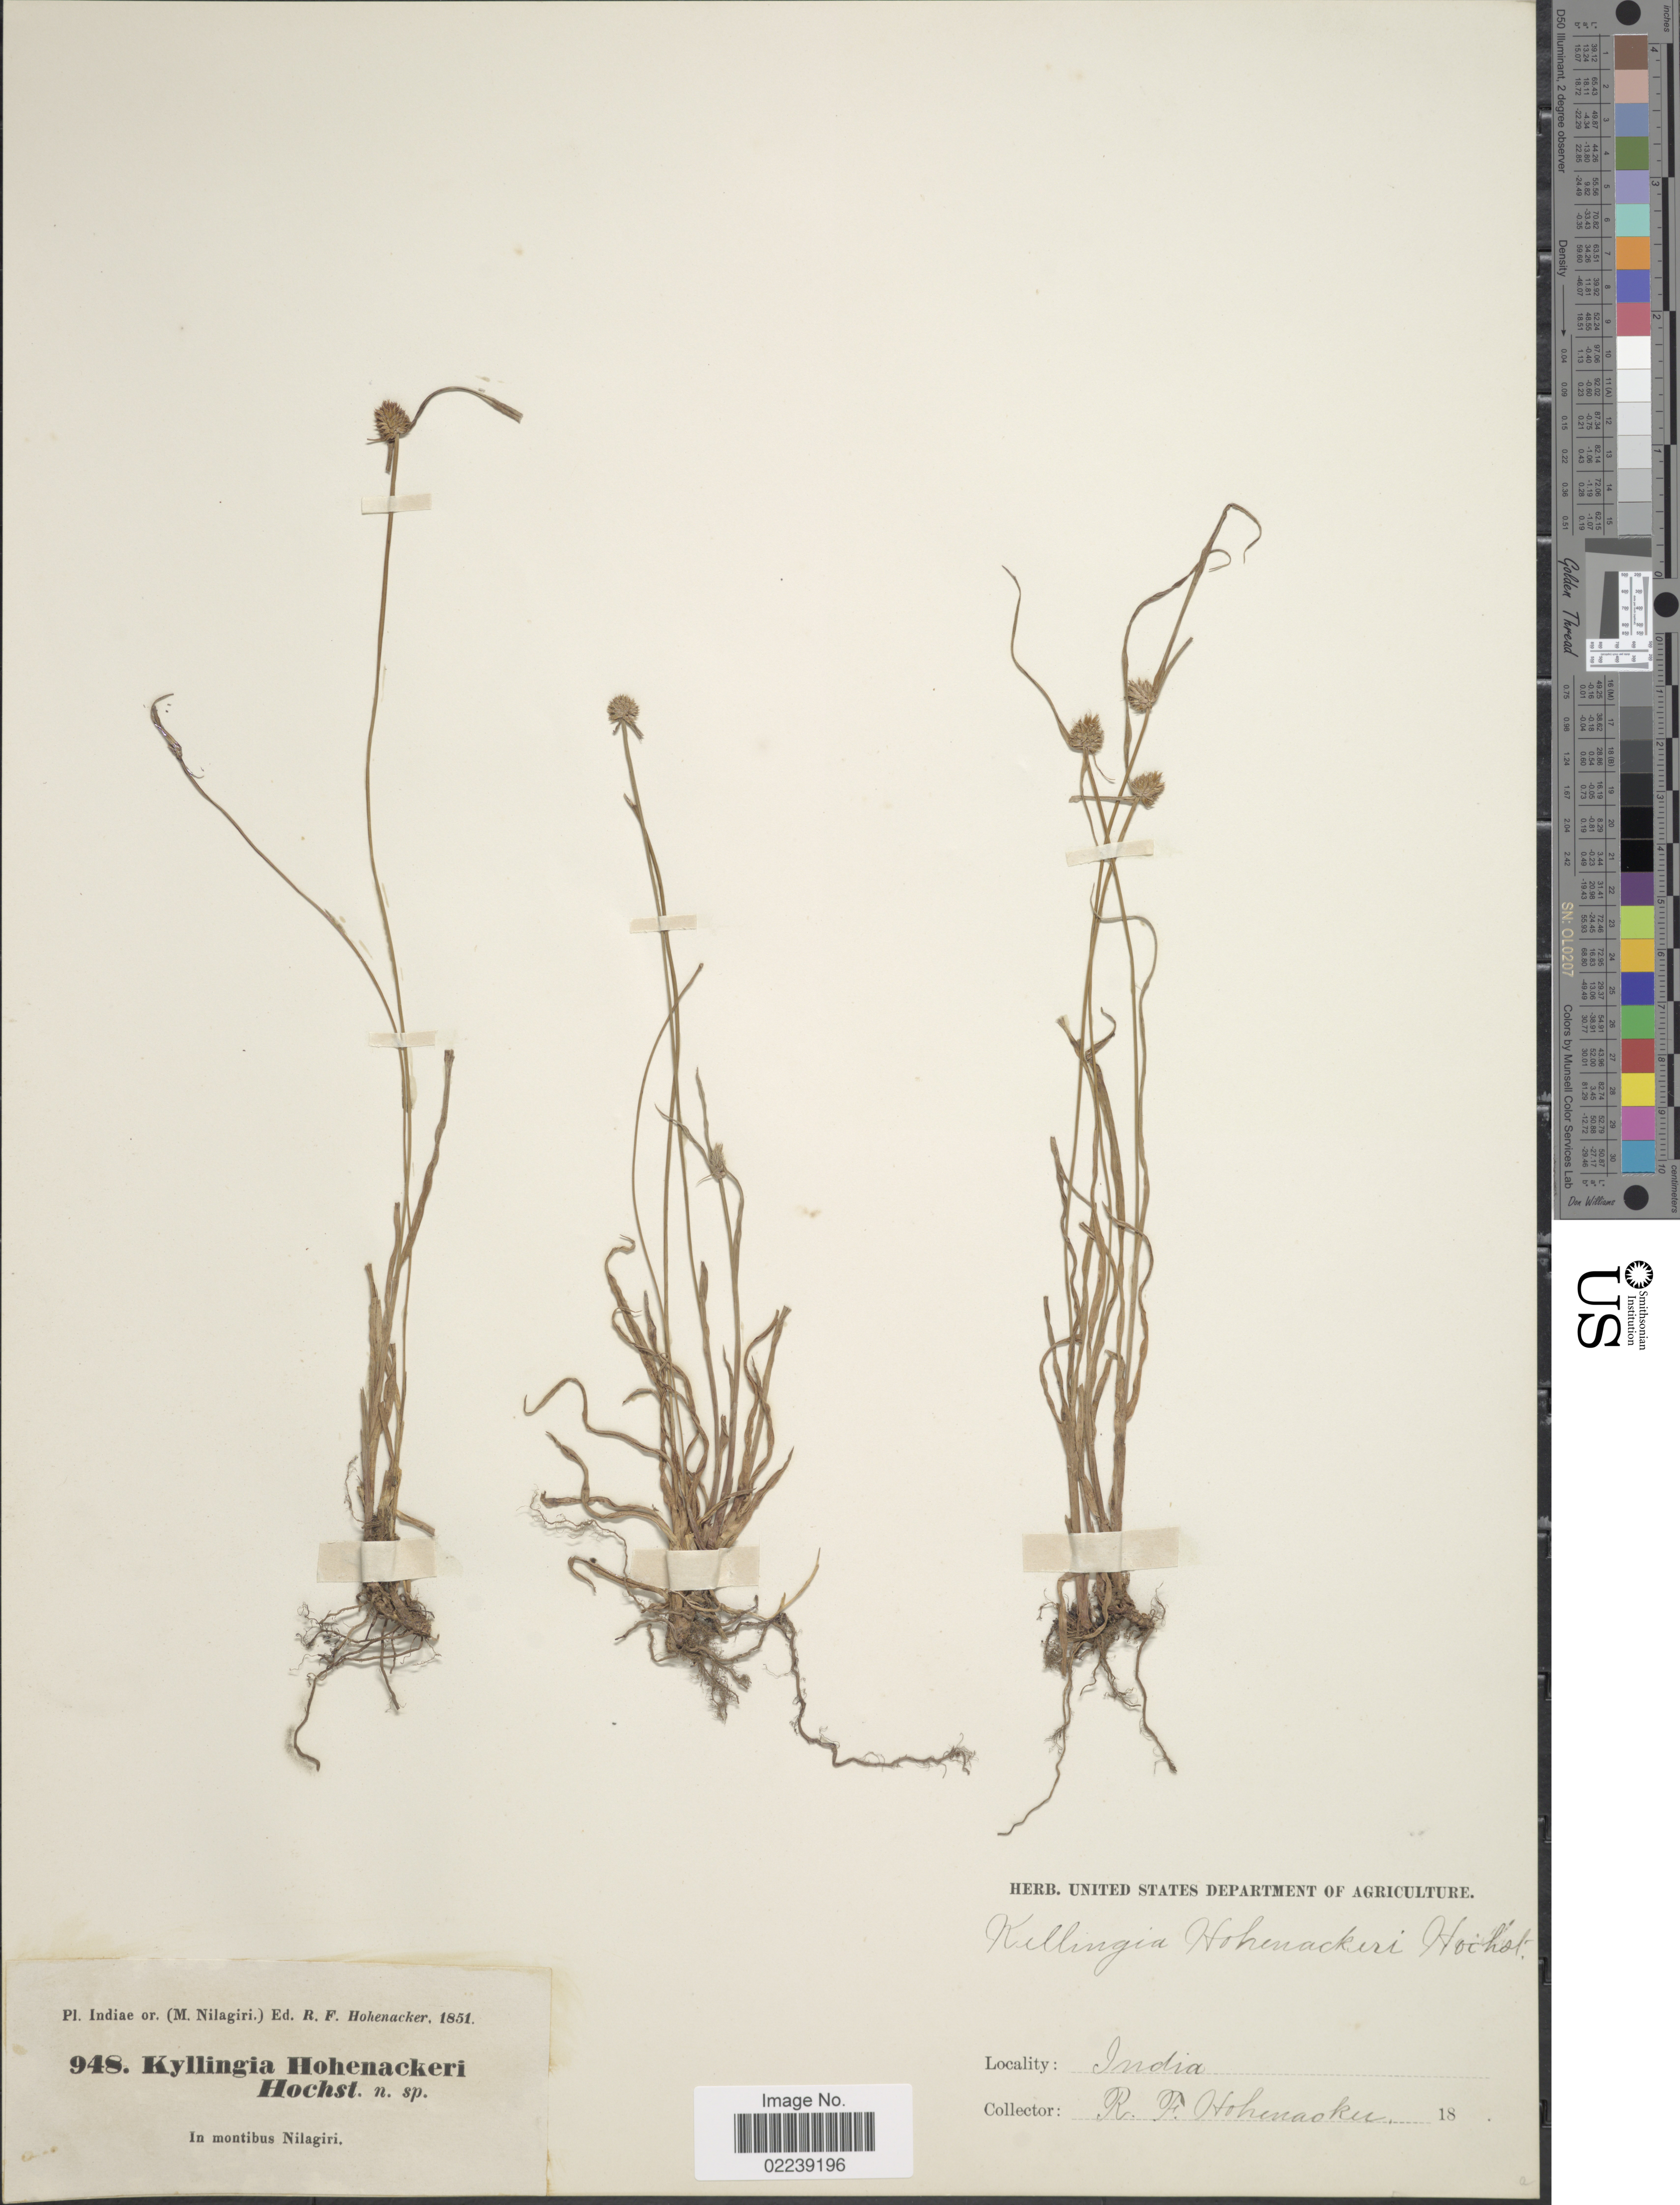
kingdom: Plantae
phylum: Tracheophyta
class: Liliopsida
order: Poales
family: Cyperaceae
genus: Cyperus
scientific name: Cyperus brevifolius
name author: (Rottb.) Hassk.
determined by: Strong, Mark T., (BOT), Smithsonian Institution - National Museum of Natural History (UNITED STATES)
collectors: R. F. Hohenacker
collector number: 948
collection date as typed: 18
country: India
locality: In montibus Nilagiri